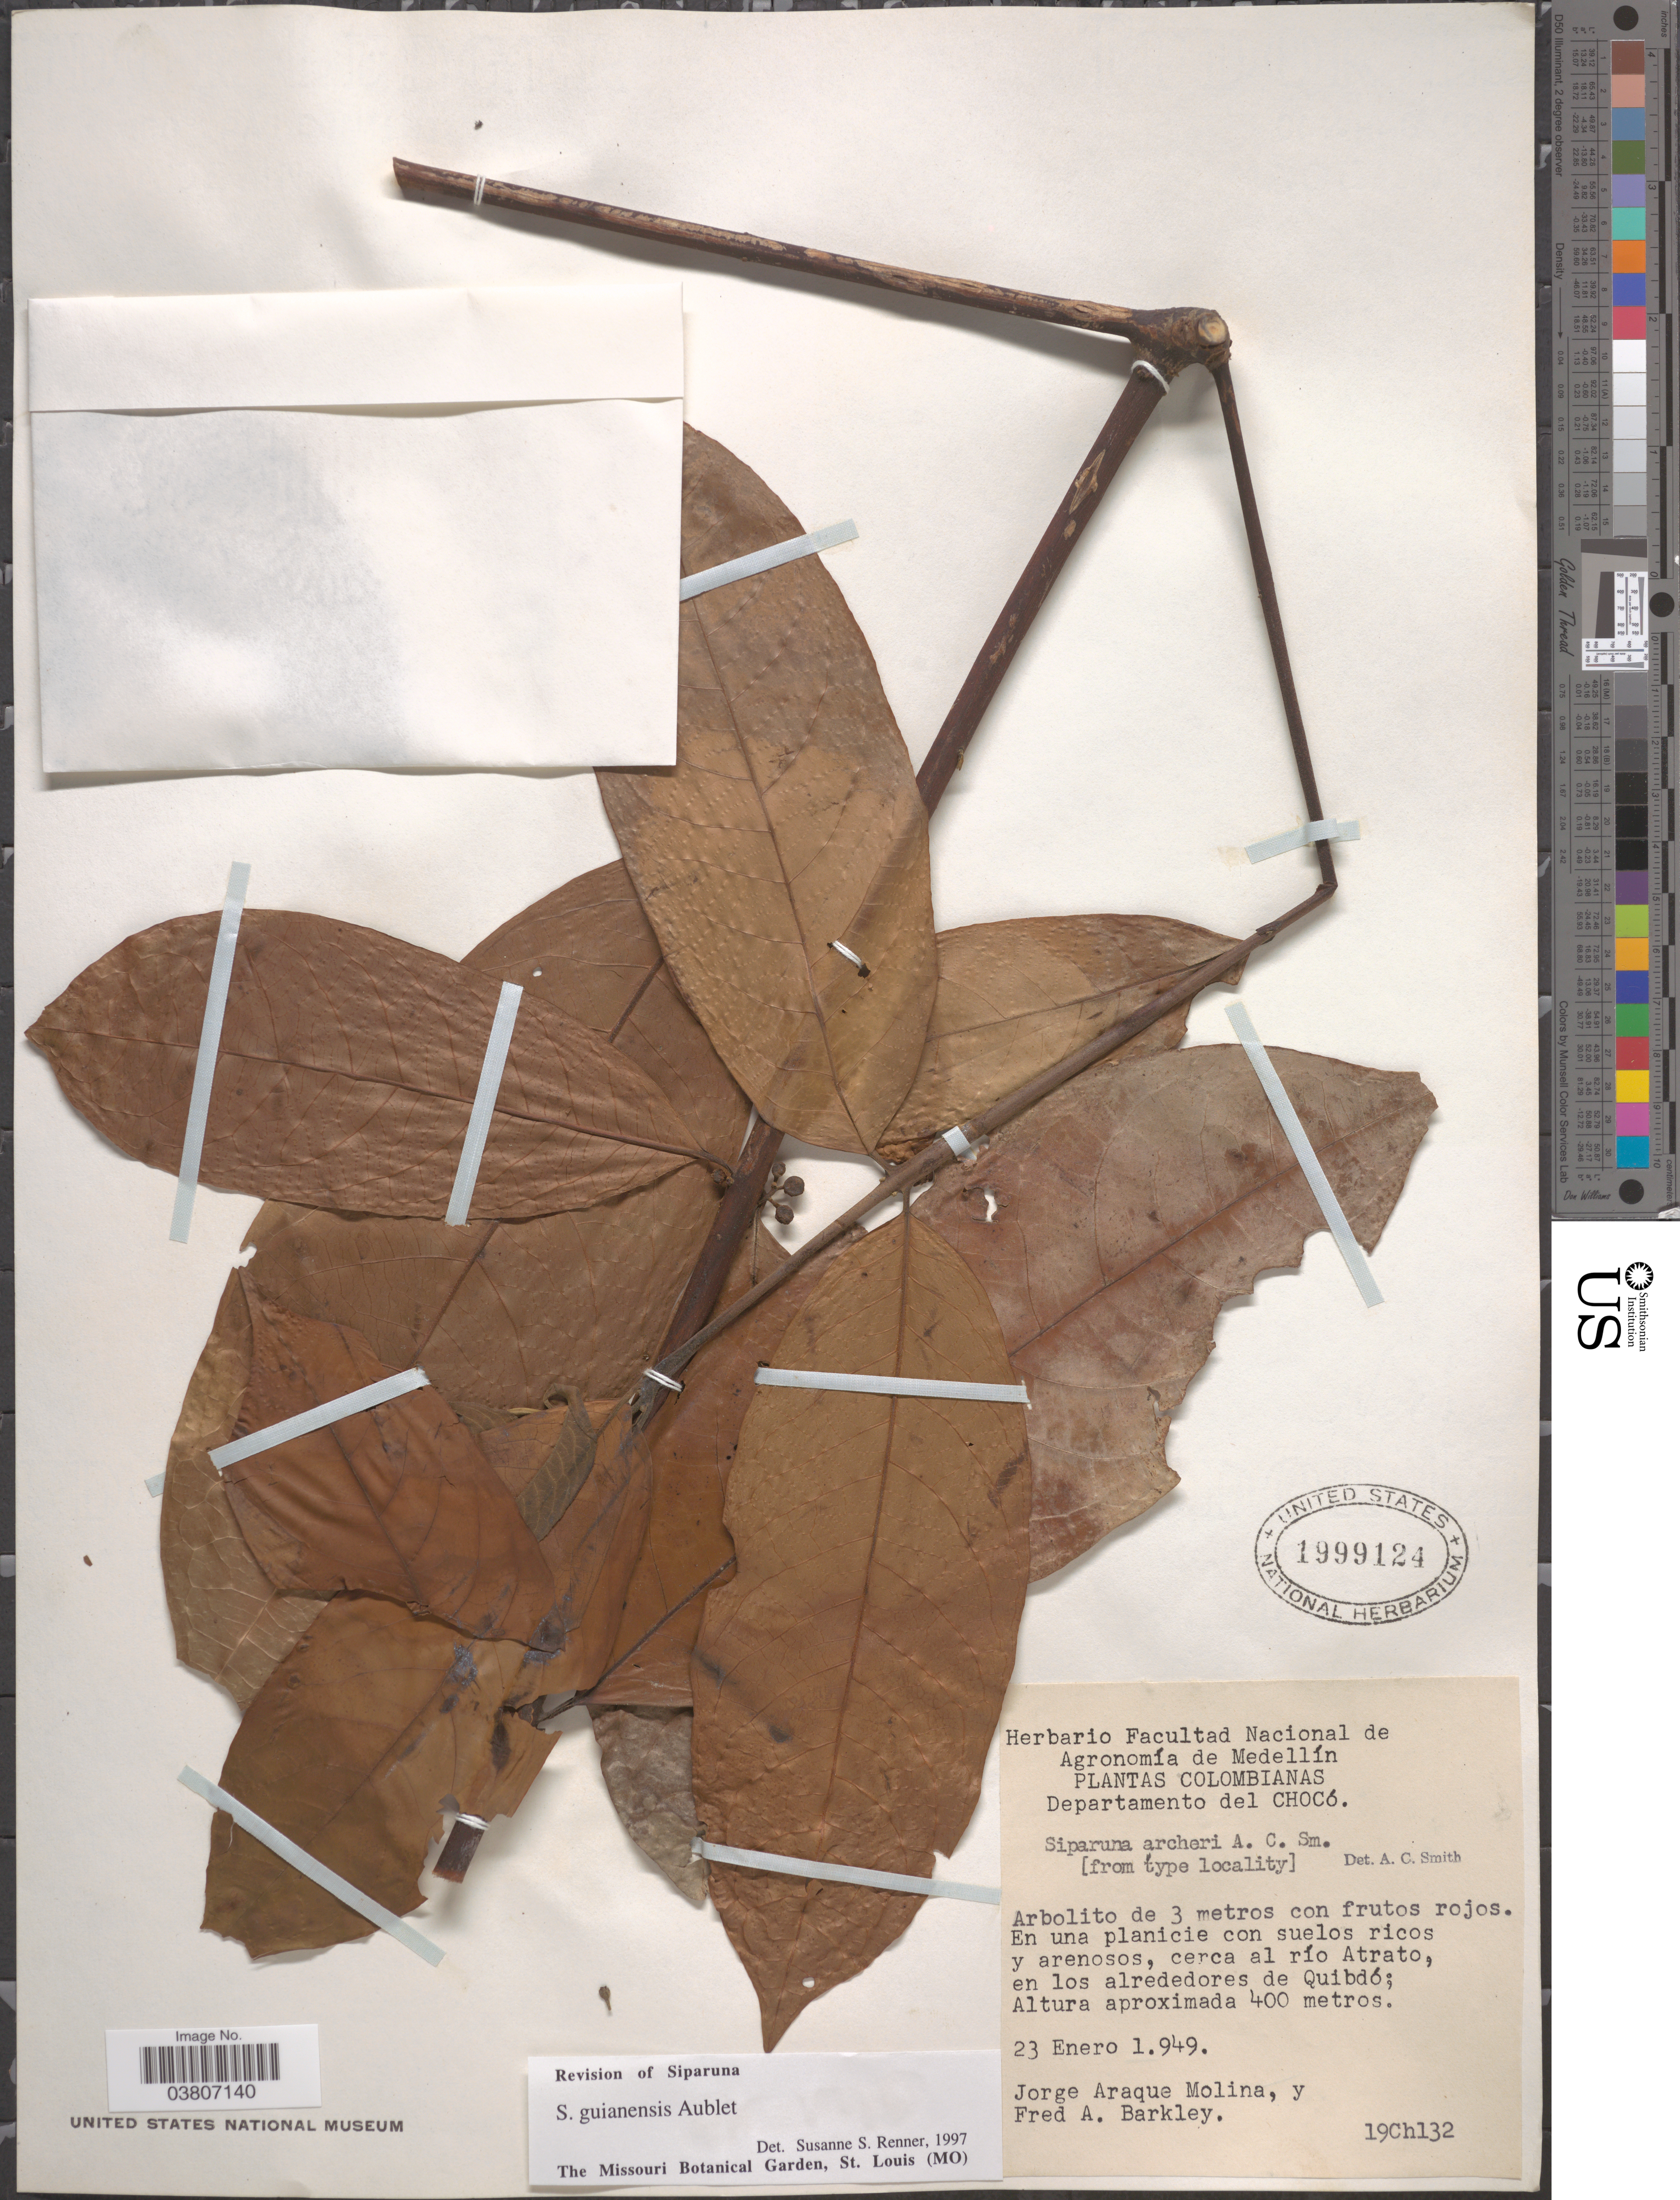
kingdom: Plantae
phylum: Tracheophyta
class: Magnoliopsida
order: Laurales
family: Siparunaceae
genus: Siparuna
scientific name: Siparuna guianensis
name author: Aubl.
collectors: J. A. Molina & F. A. Barkley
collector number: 19Ch132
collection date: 1949-01-23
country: Colombia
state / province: Chocó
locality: Departamento del Chocó. En una planicie con suelos ricos y arenosos, cerca al río Atrato, en los alrededores de Quibdó.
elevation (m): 400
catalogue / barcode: US 1999124